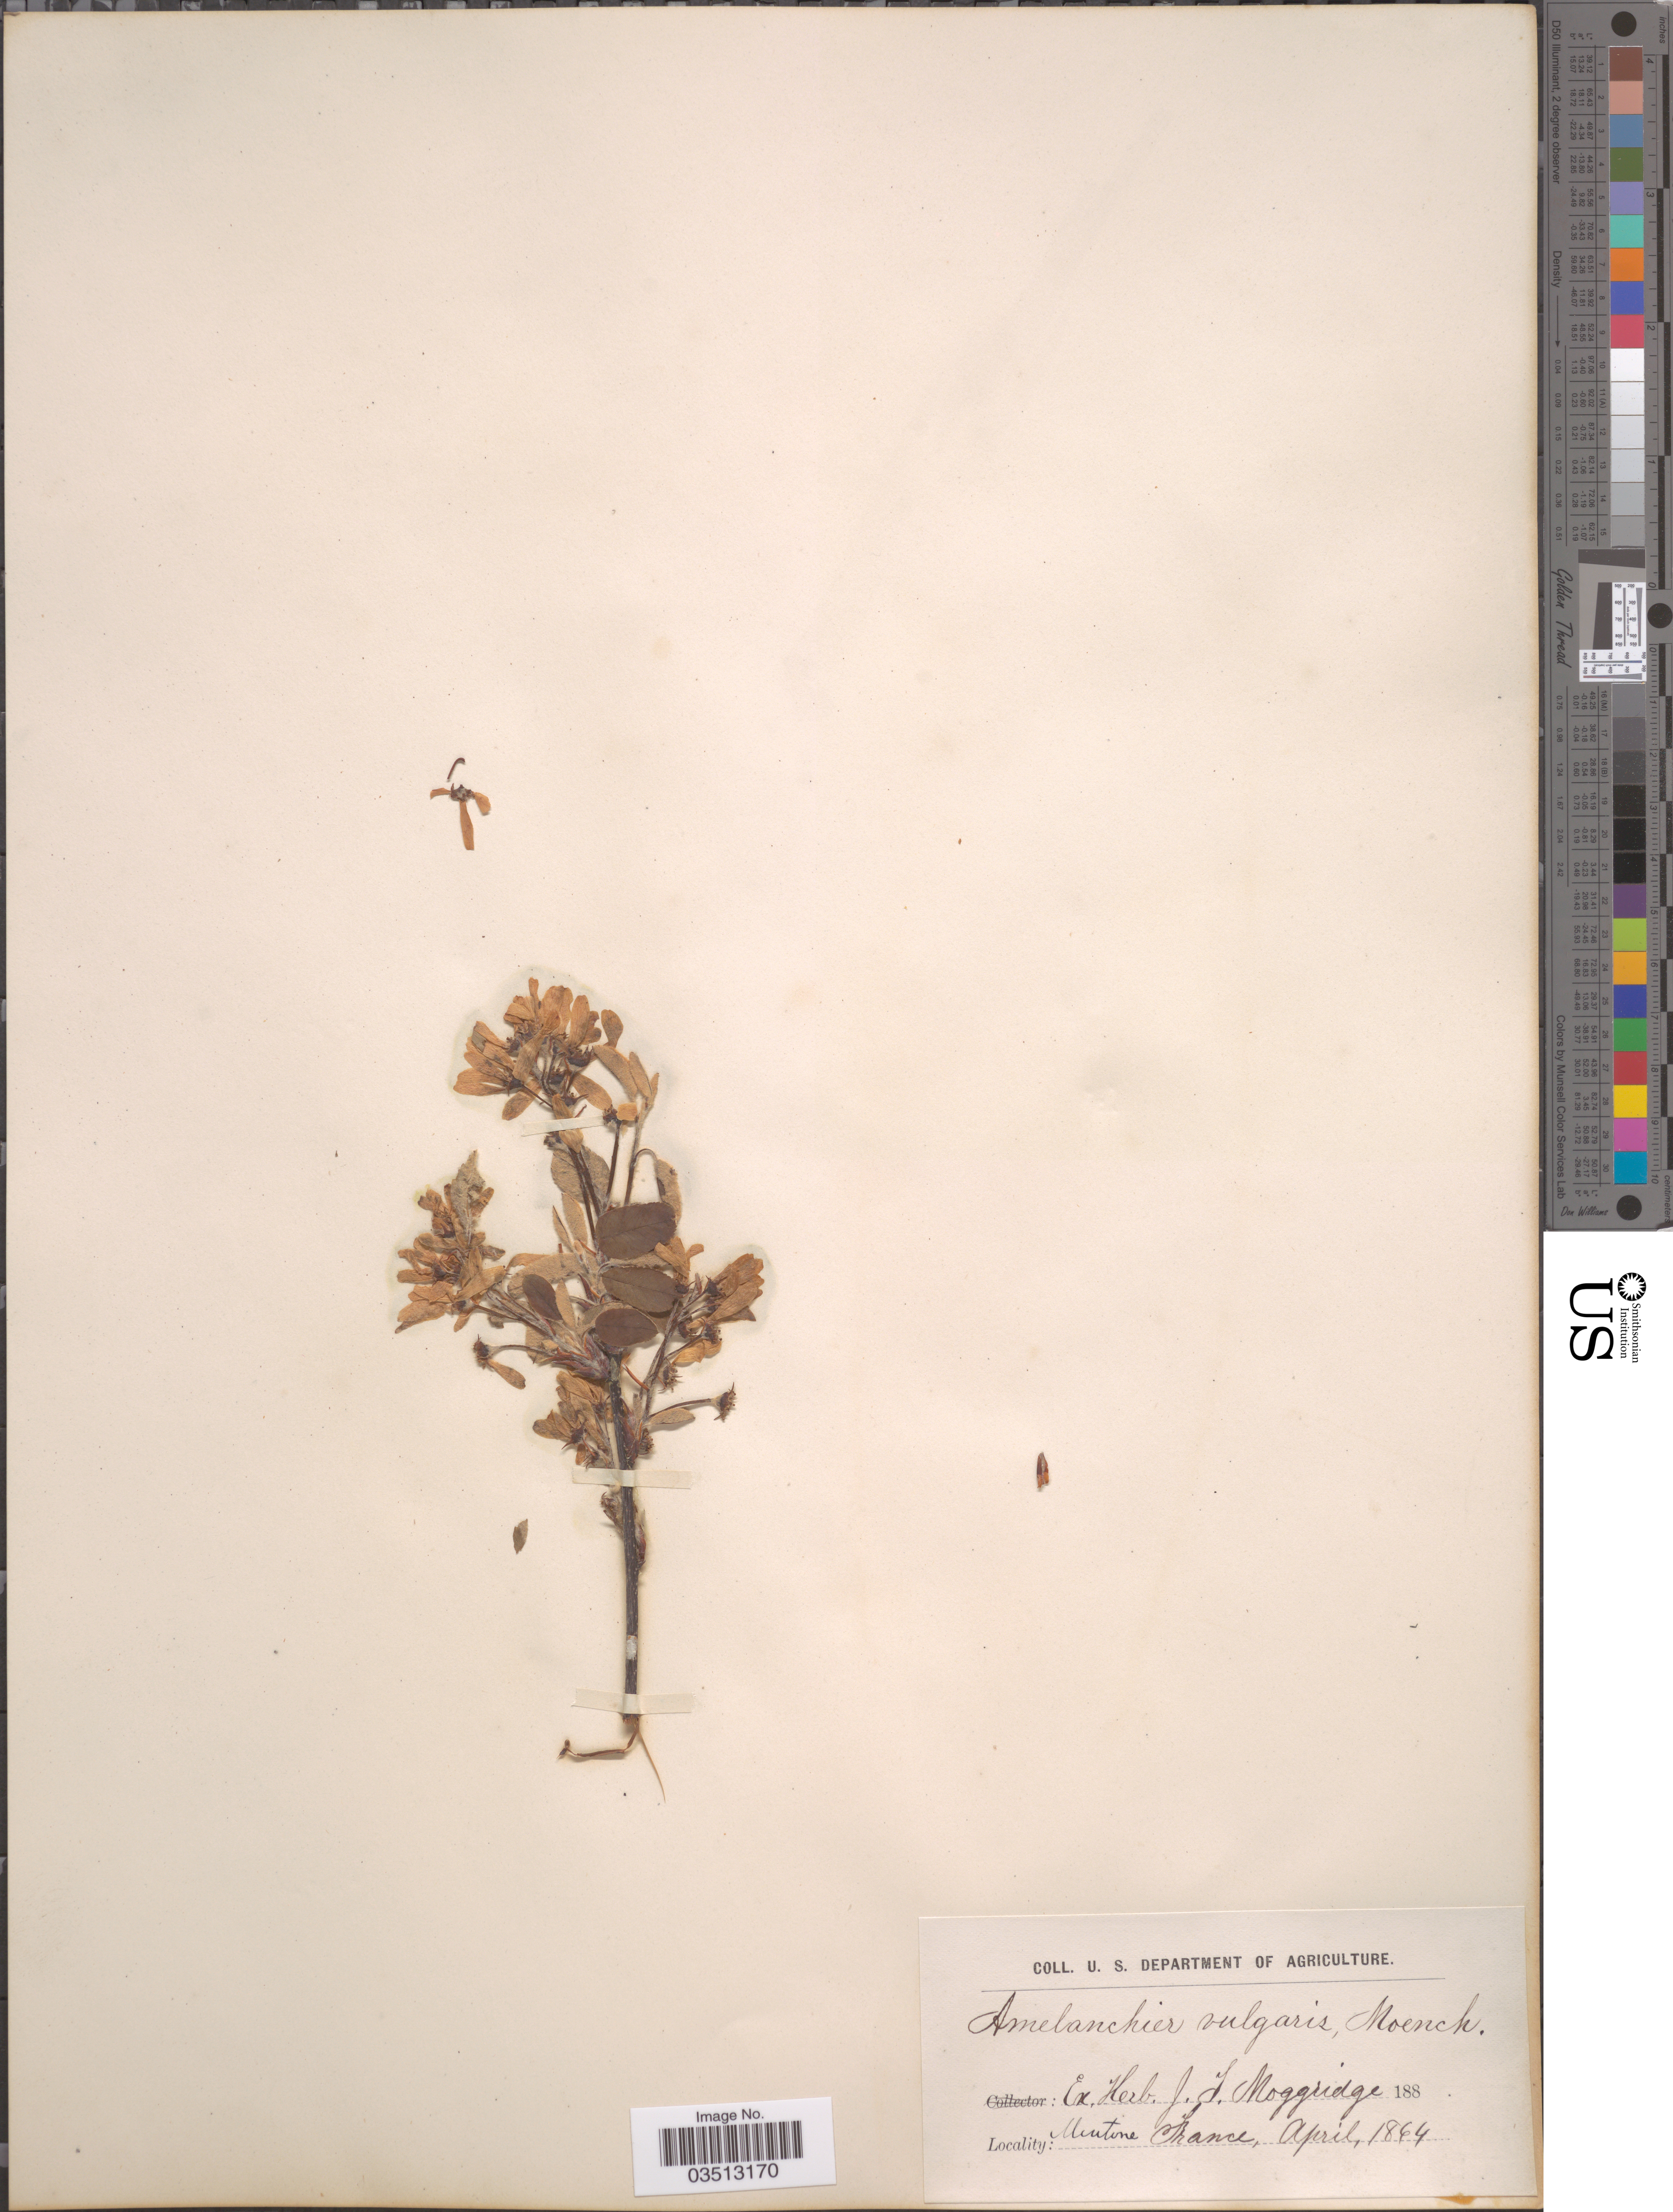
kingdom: Plantae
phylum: Tracheophyta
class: Magnoliopsida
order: Rosales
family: Rosaceae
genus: Amelanchier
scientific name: Amelanchier vulgaris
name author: Moench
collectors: ex herb. J.T. Moggridge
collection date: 1864-04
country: France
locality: Mentone.